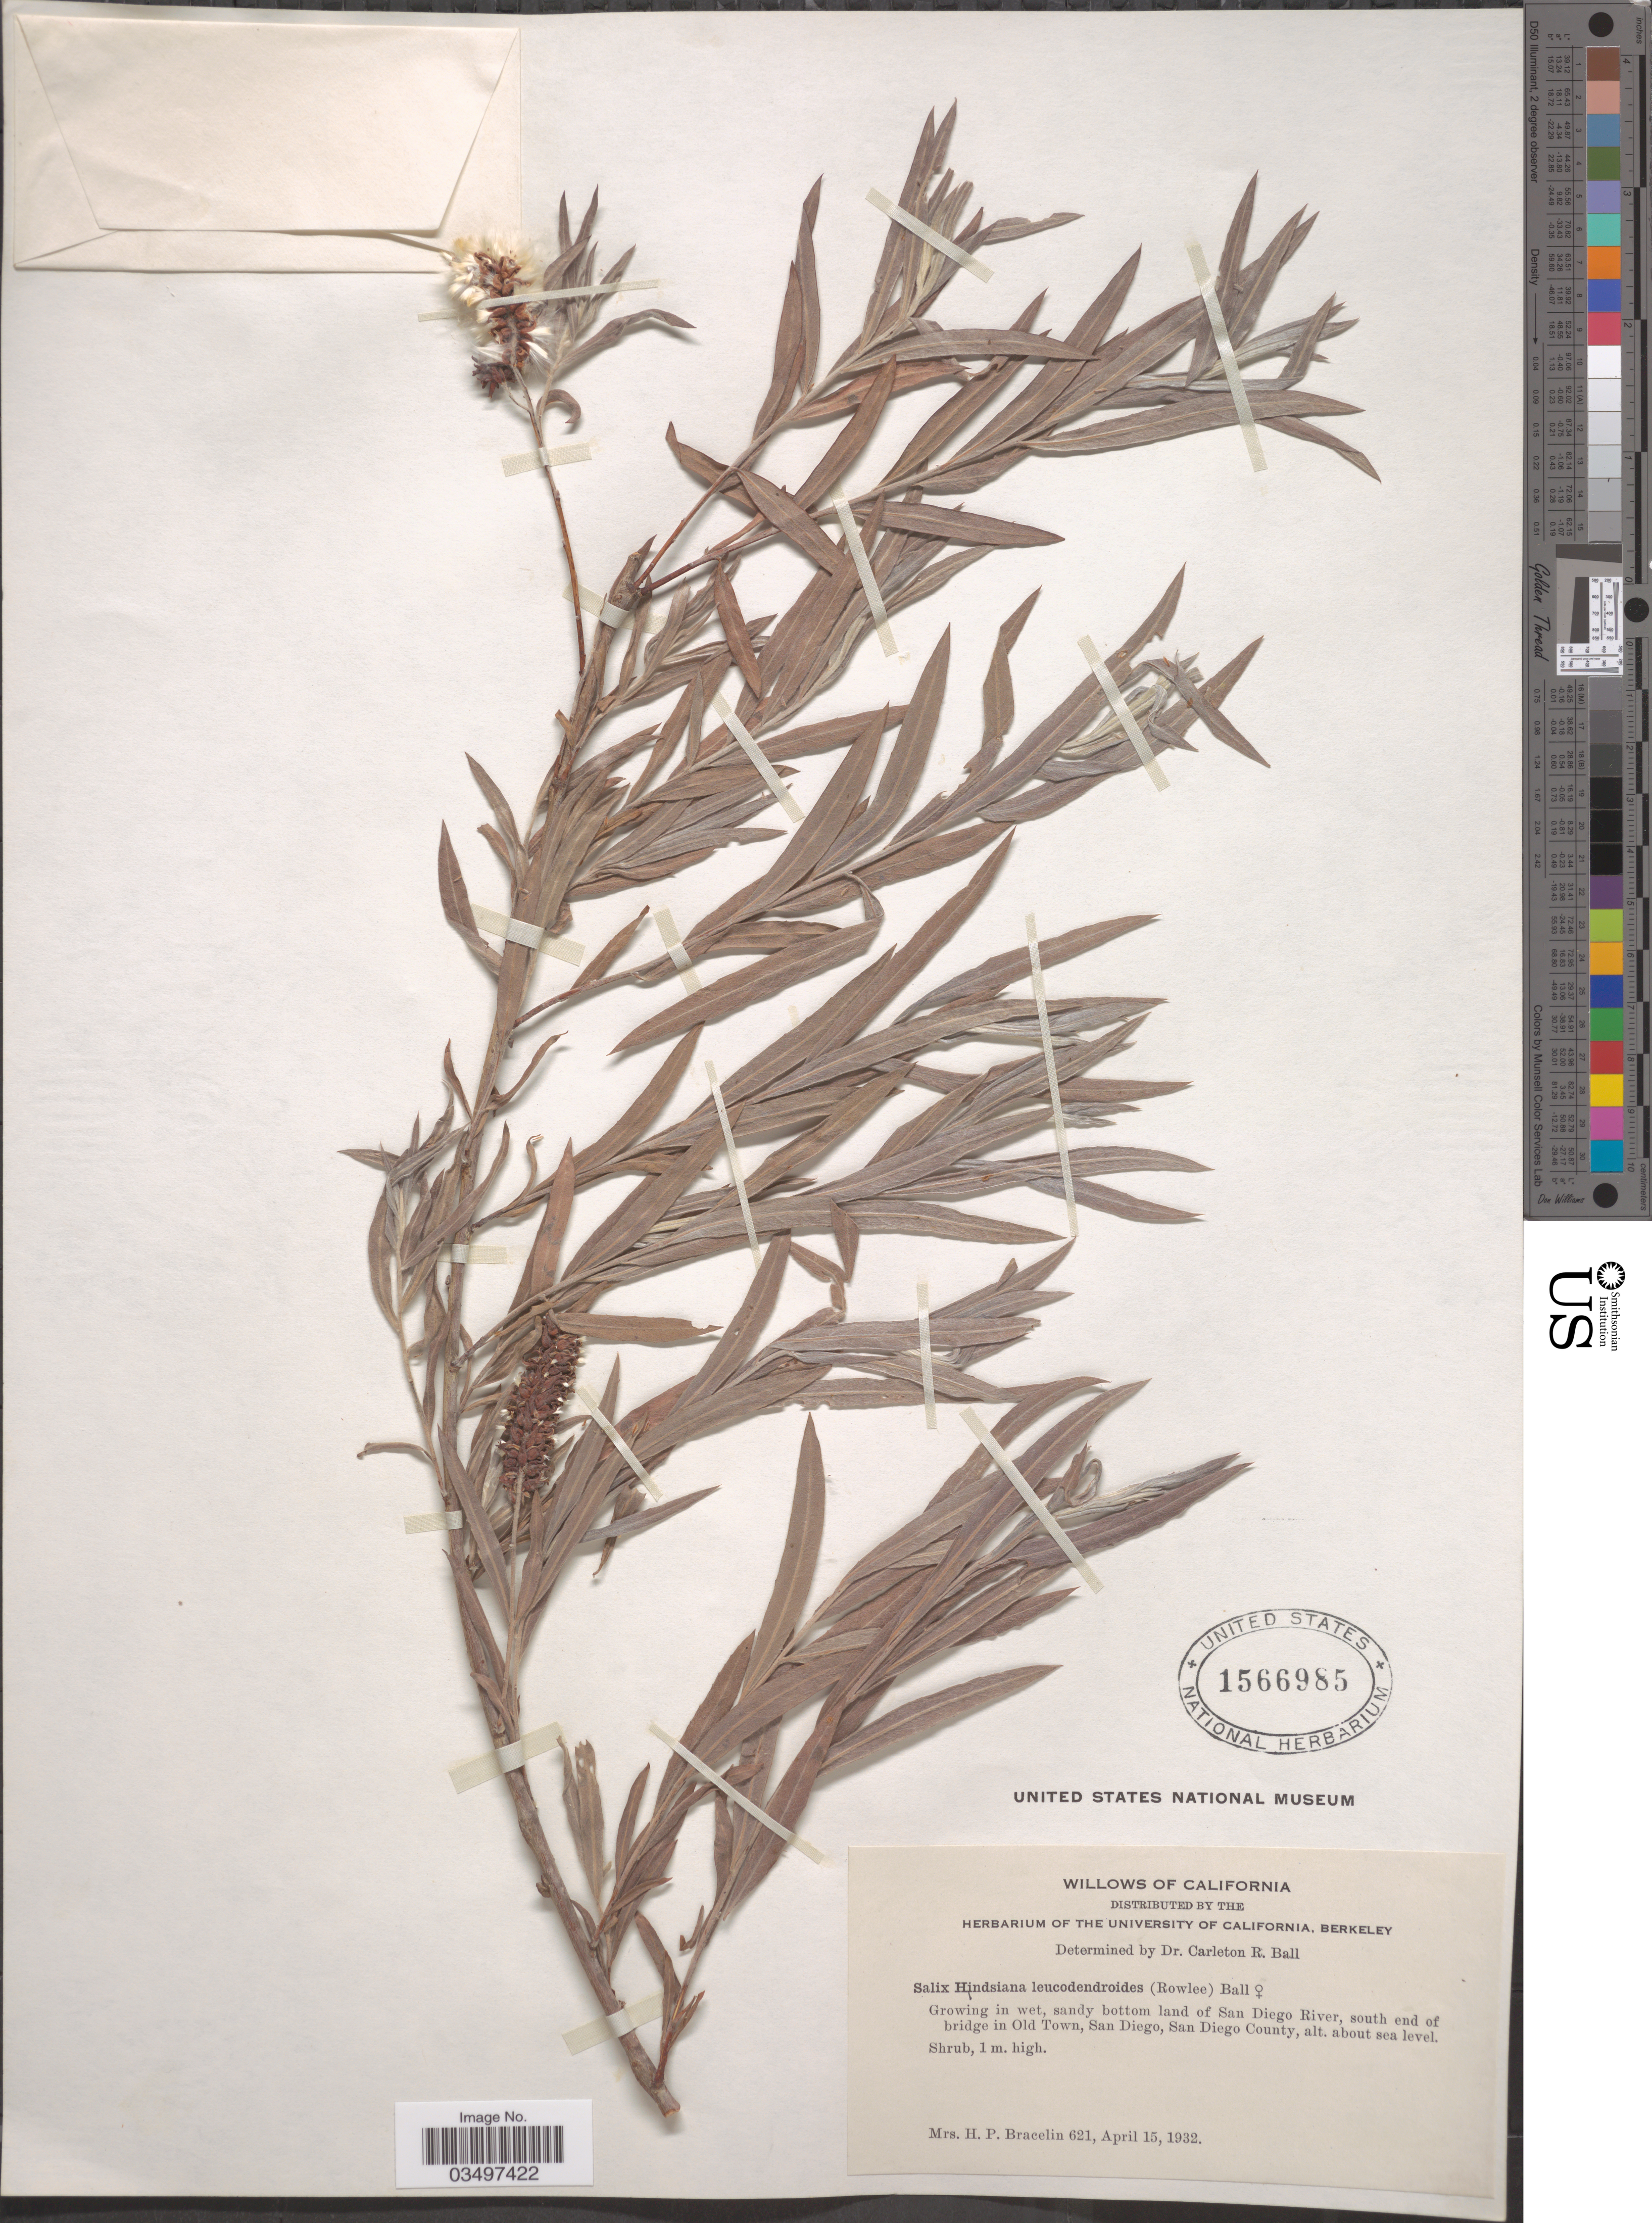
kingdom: Plantae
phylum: Tracheophyta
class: Magnoliopsida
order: Malpighiales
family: Salicaceae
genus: Salix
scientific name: Salix hindsiana var. leucodendroides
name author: (Rowlee) C.R. Ball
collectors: H. Bracelin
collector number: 621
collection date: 1932-04-15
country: United States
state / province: California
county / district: San Diego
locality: Sandy bottom land of San Diego River, south end of bridge in Old Town, San Diego, San Diego County.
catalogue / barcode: US 1566985